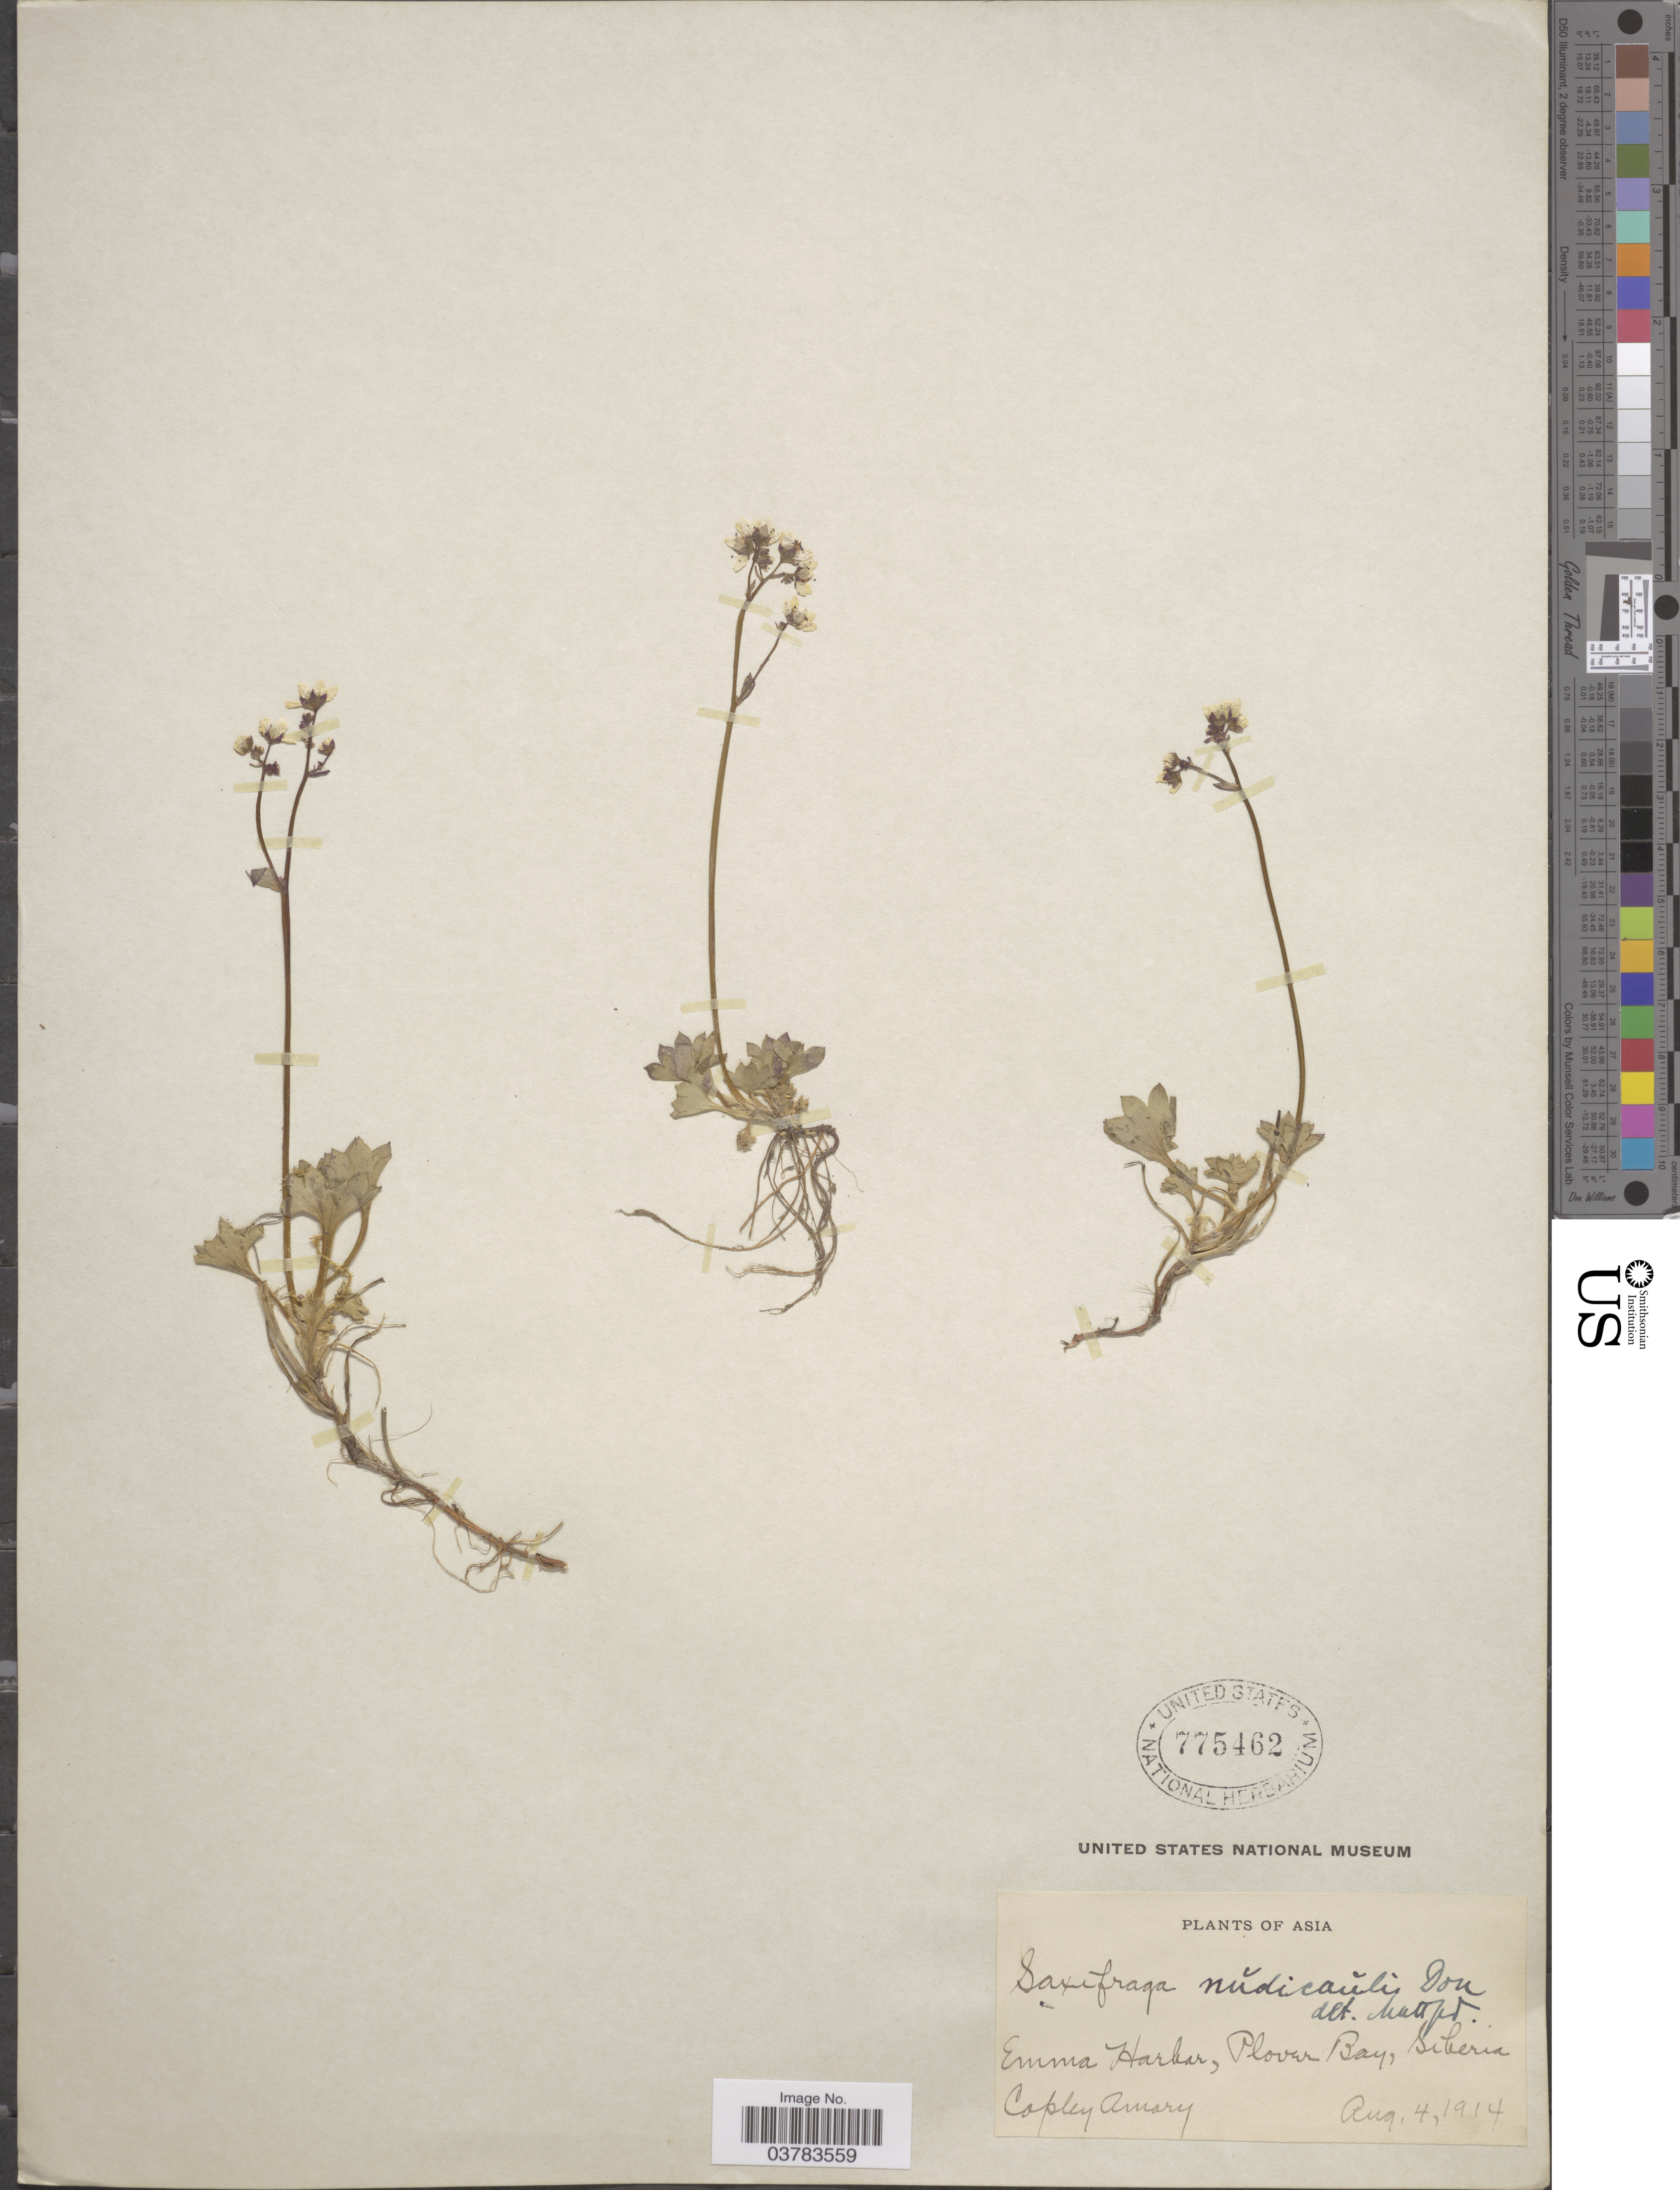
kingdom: Plantae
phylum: Tracheophyta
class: Magnoliopsida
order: Saxifragales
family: Saxifragaceae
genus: Micranthes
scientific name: Micranthes nudicaulis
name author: (D. Don) Gornall & H. Ohba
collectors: C. Amary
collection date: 1914-08-04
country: Russian Federation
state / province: Chukotka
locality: Asia. Emma Harbor, Plover Bay, Siberia.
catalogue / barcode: US 775462